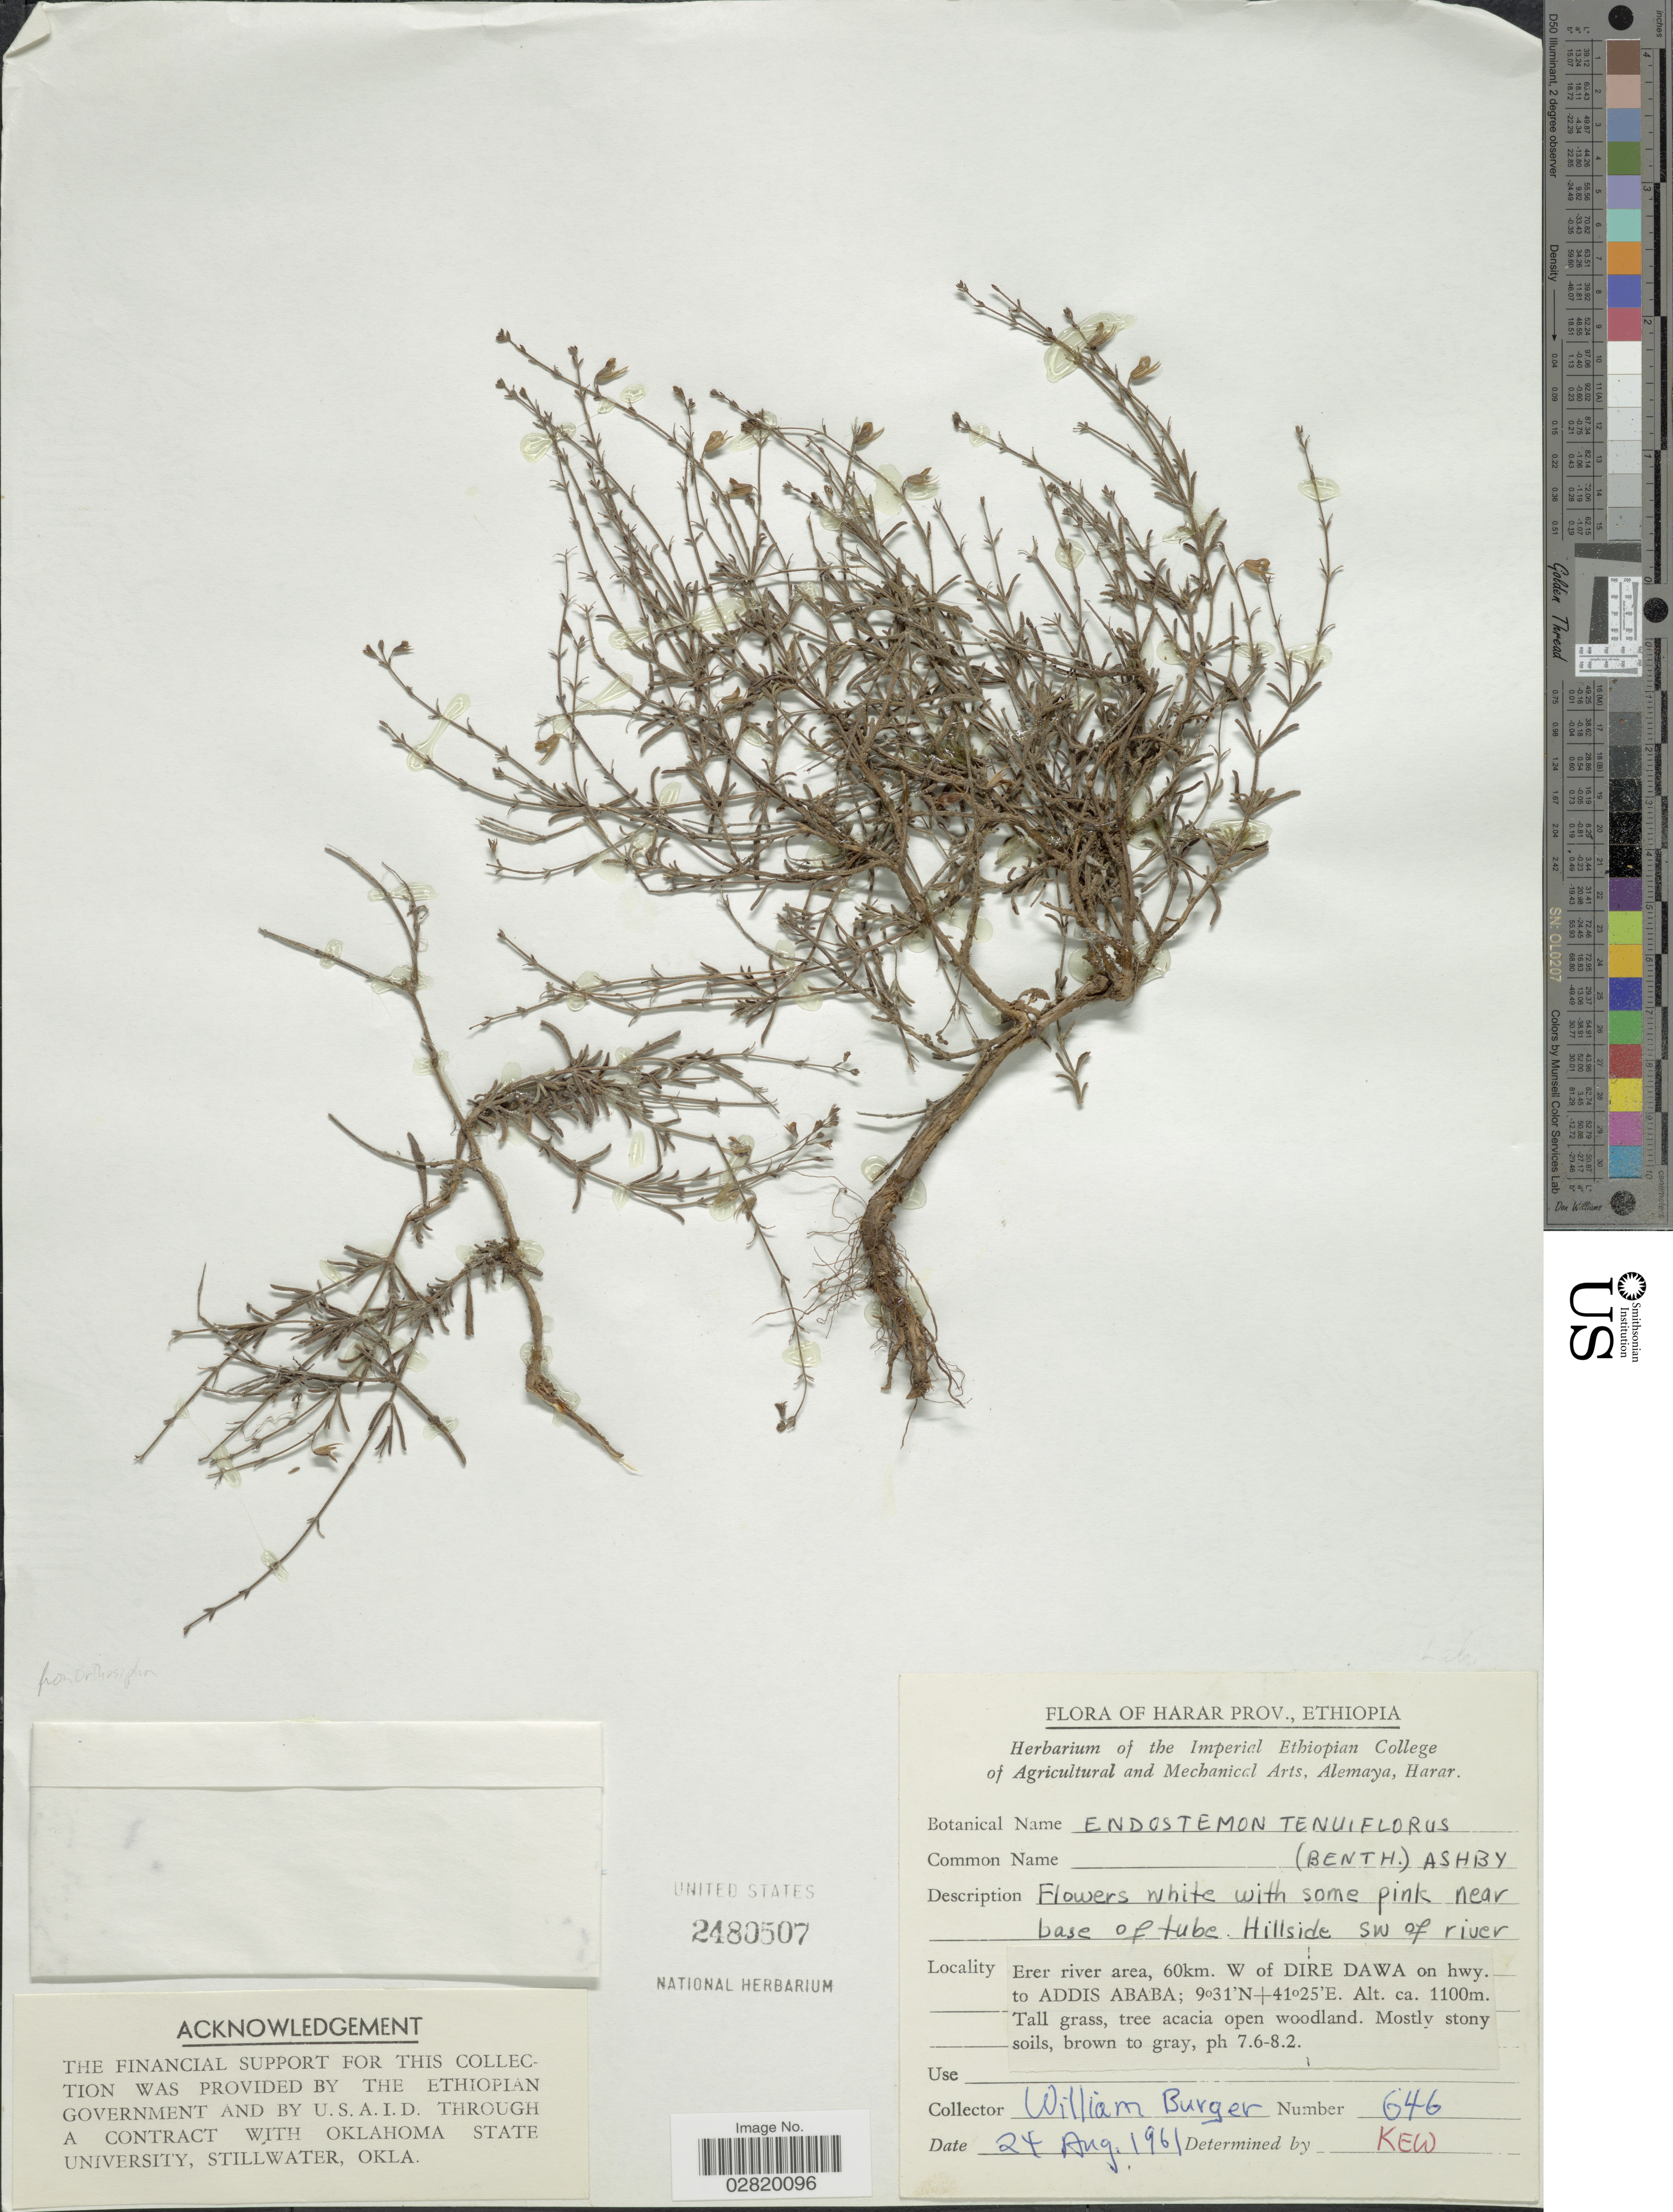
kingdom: Plantae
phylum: Tracheophyta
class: Magnoliopsida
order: Lamiales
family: Lamiaceae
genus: Endostemon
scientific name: Endostemon tenuiflorus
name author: (Benth.) M.R. Ashby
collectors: W. Burger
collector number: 646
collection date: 1961-08-24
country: Ethiopia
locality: Harar Prov., Erer river area, 60km. W of Dire Dawa on hwy. to Addis Ababa.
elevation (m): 1100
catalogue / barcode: US 2480507